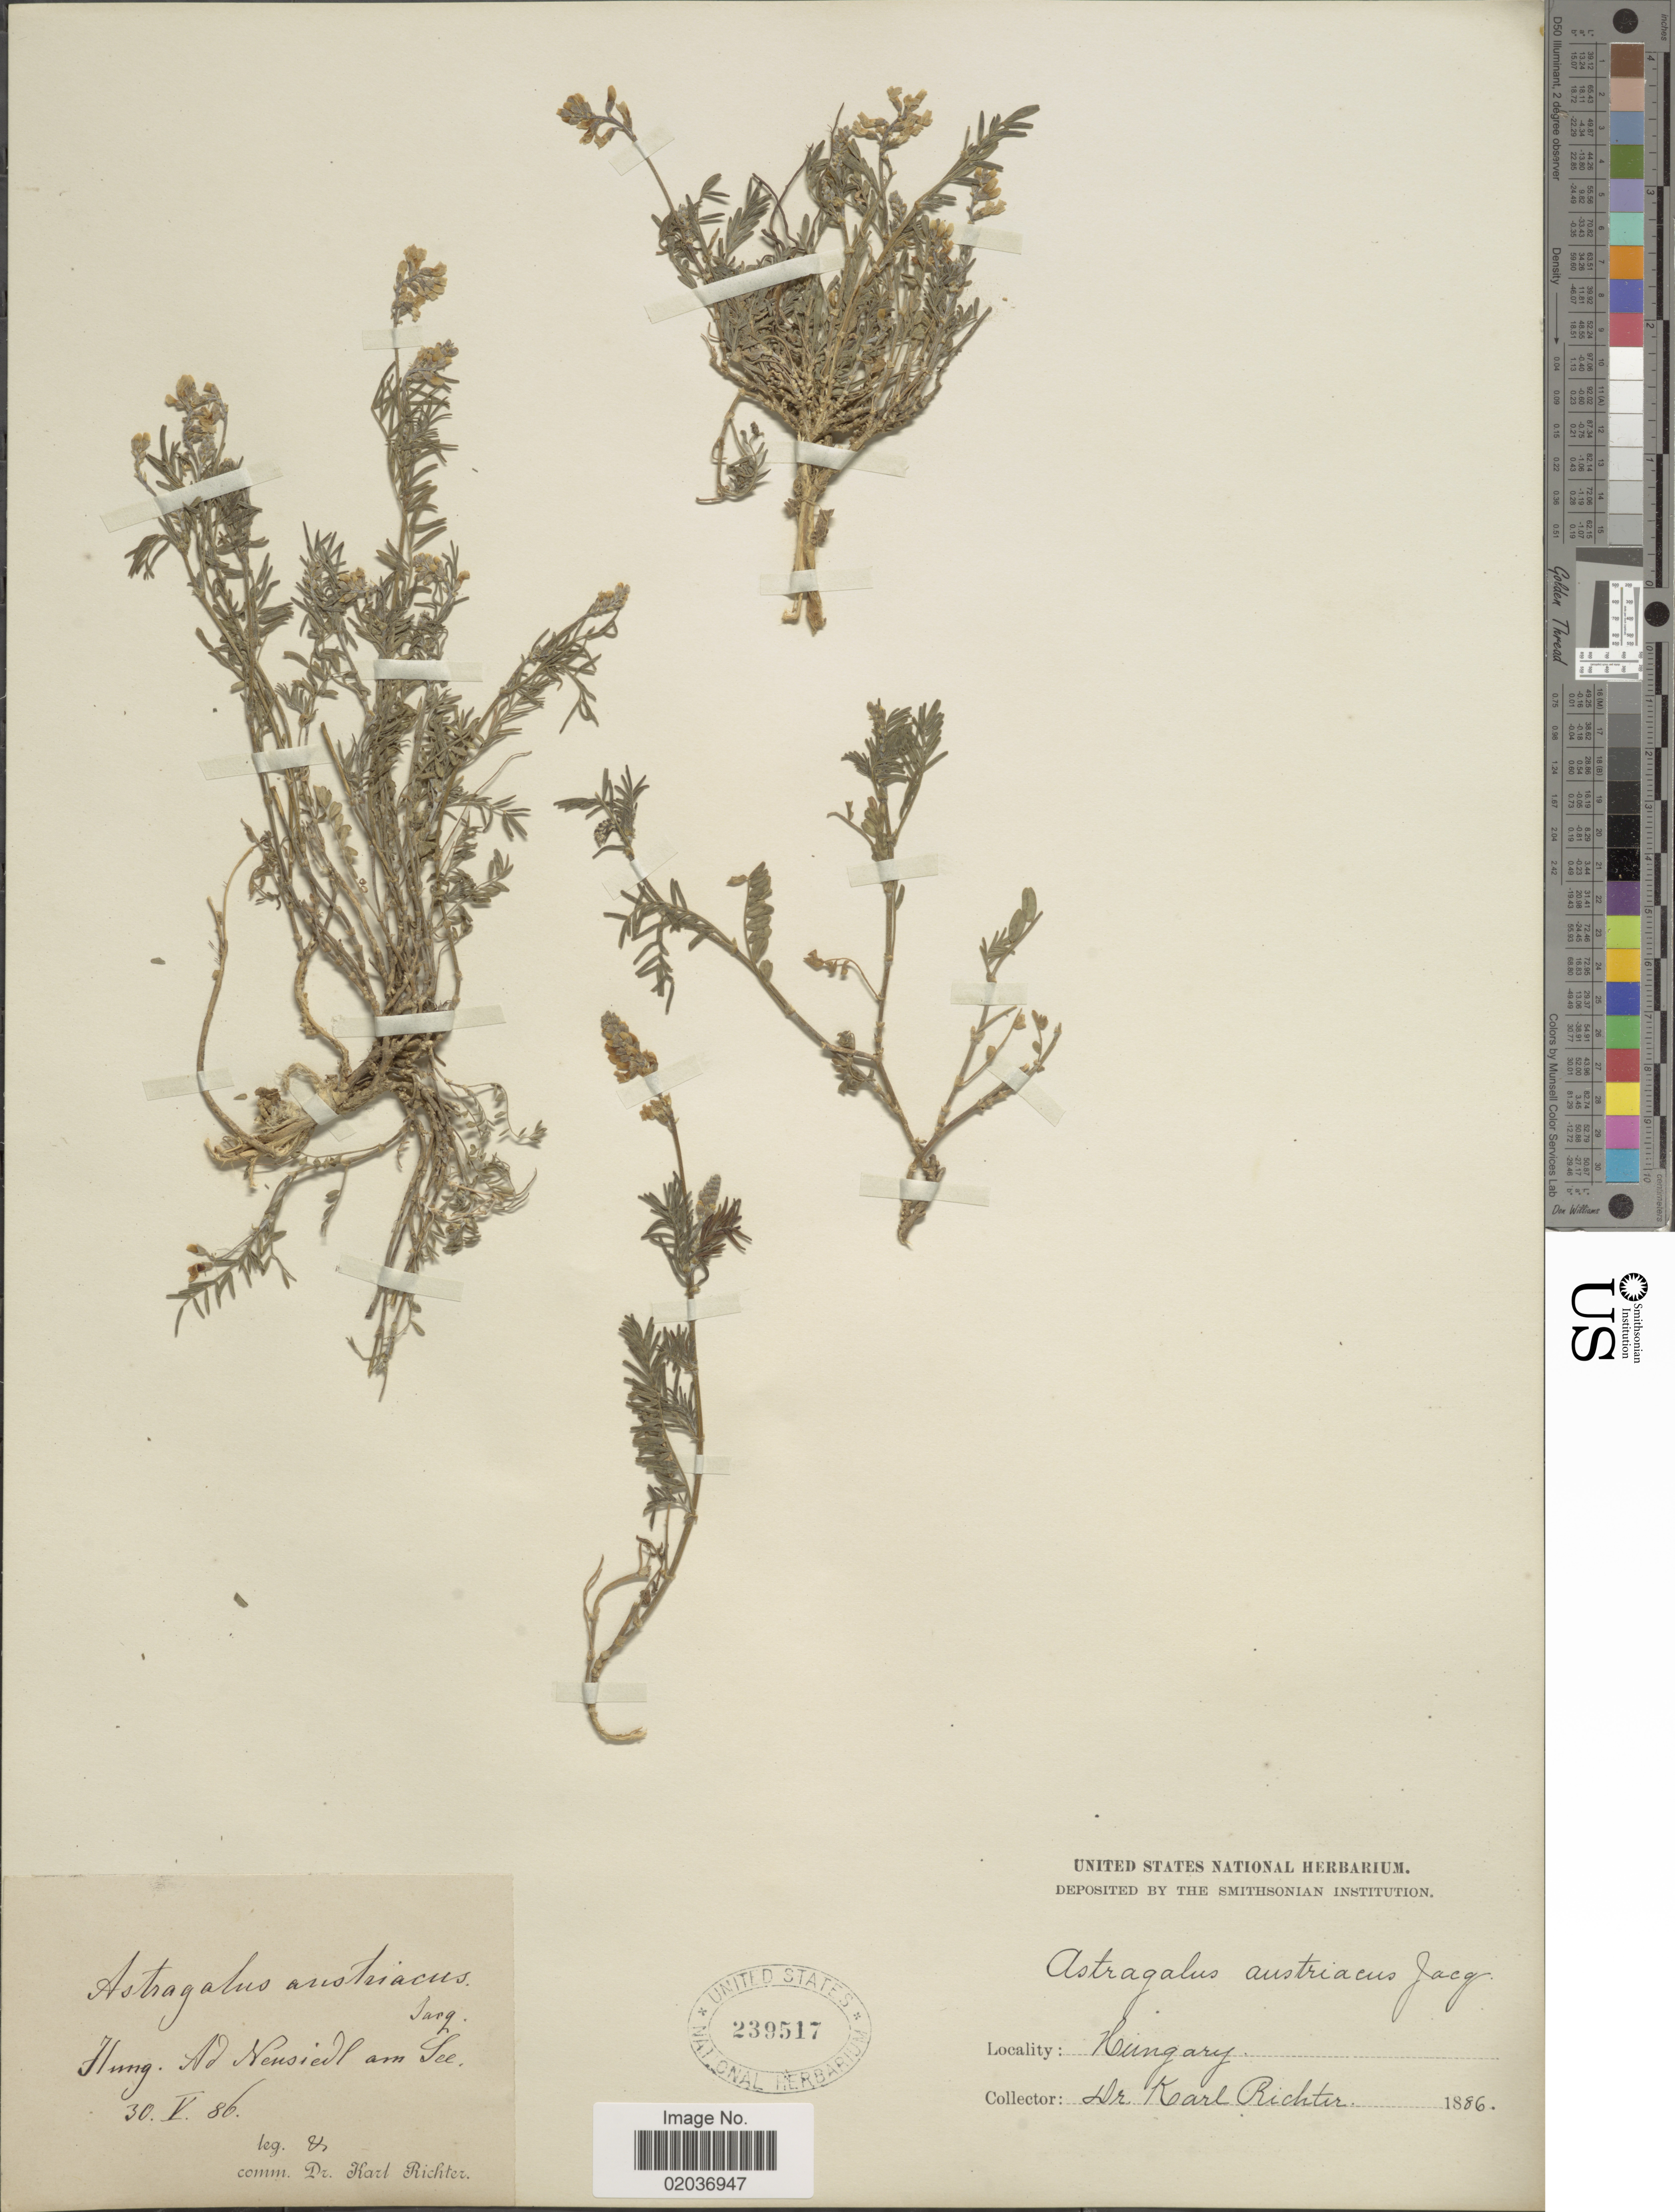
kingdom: Plantae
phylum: Tracheophyta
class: Magnoliopsida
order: Fabales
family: Fabaceae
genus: Astragalus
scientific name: Astragalus austriacus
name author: Jacq.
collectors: K. Richter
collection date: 1886-05-30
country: Hungary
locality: Ad Neusiedl am See.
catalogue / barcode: US 239517